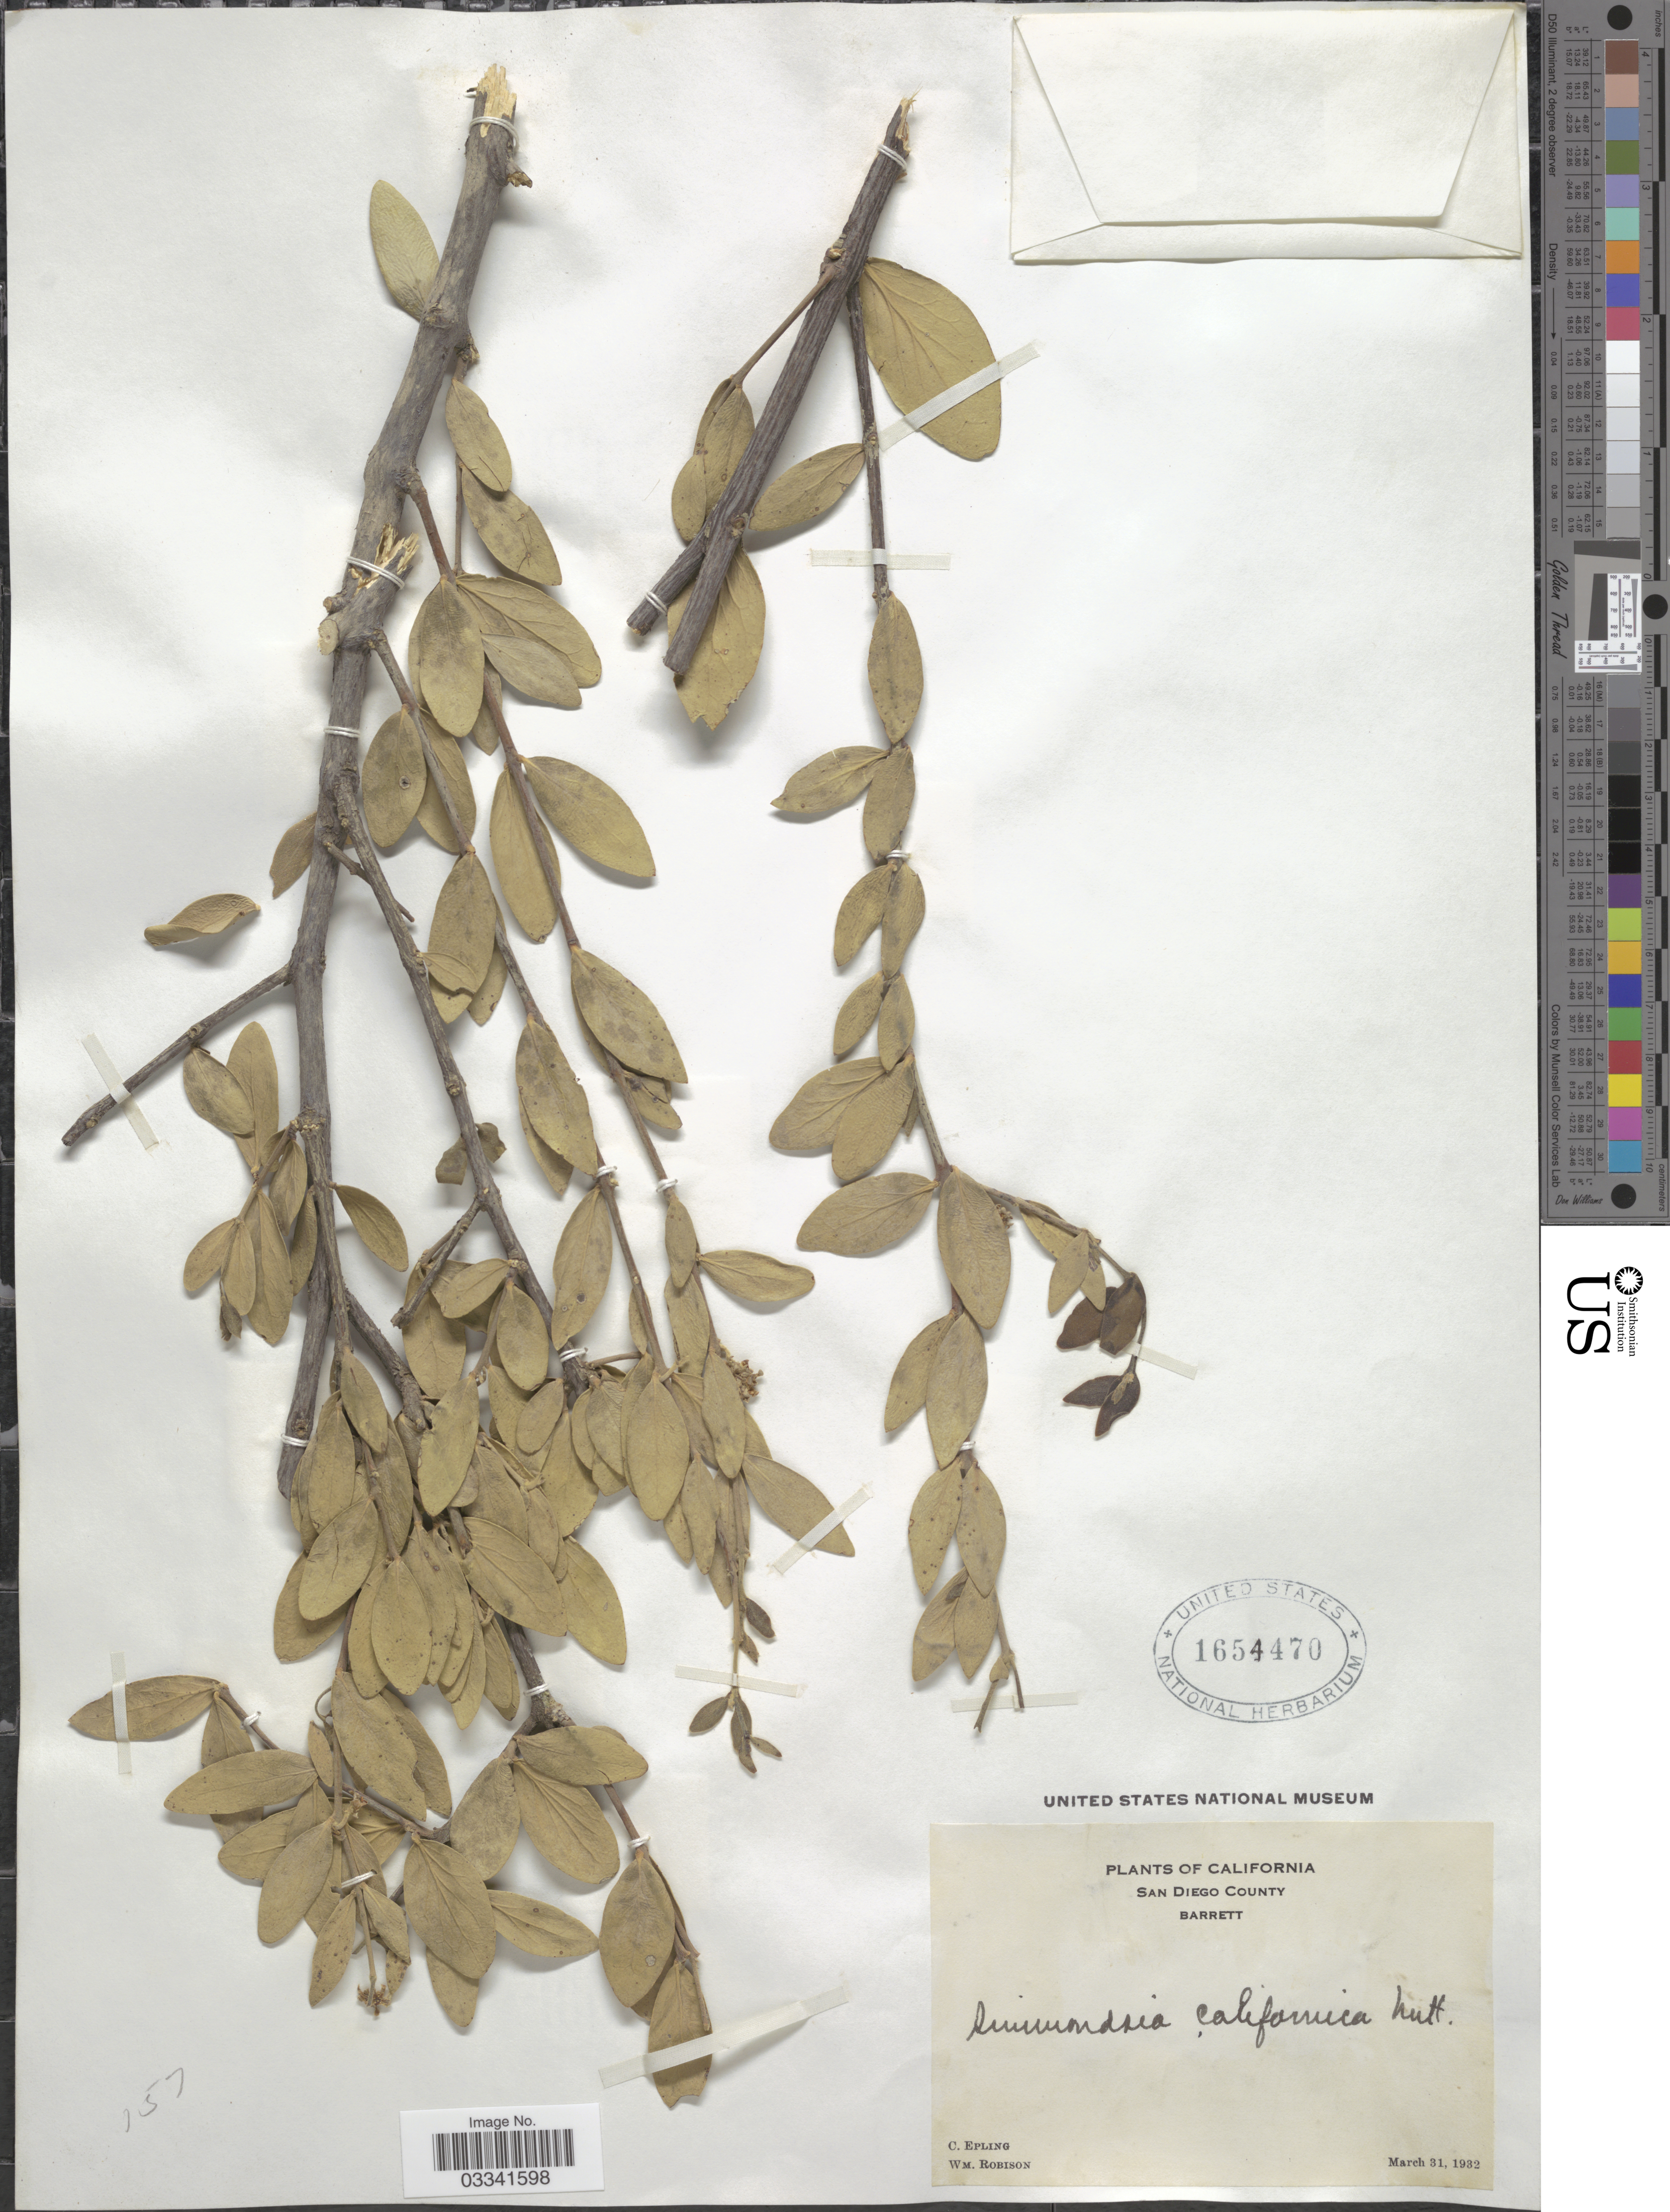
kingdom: Plantae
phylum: Tracheophyta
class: Magnoliopsida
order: Caryophyllales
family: Simmondsiaceae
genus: Simmondsia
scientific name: Simmondsia chinensis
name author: (Link) C.K. Schneid.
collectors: C. C. Epling & W. Robison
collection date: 1932-03-31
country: United States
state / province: California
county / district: San Diego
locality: San Diego County. Barrett.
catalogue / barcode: US 1654470